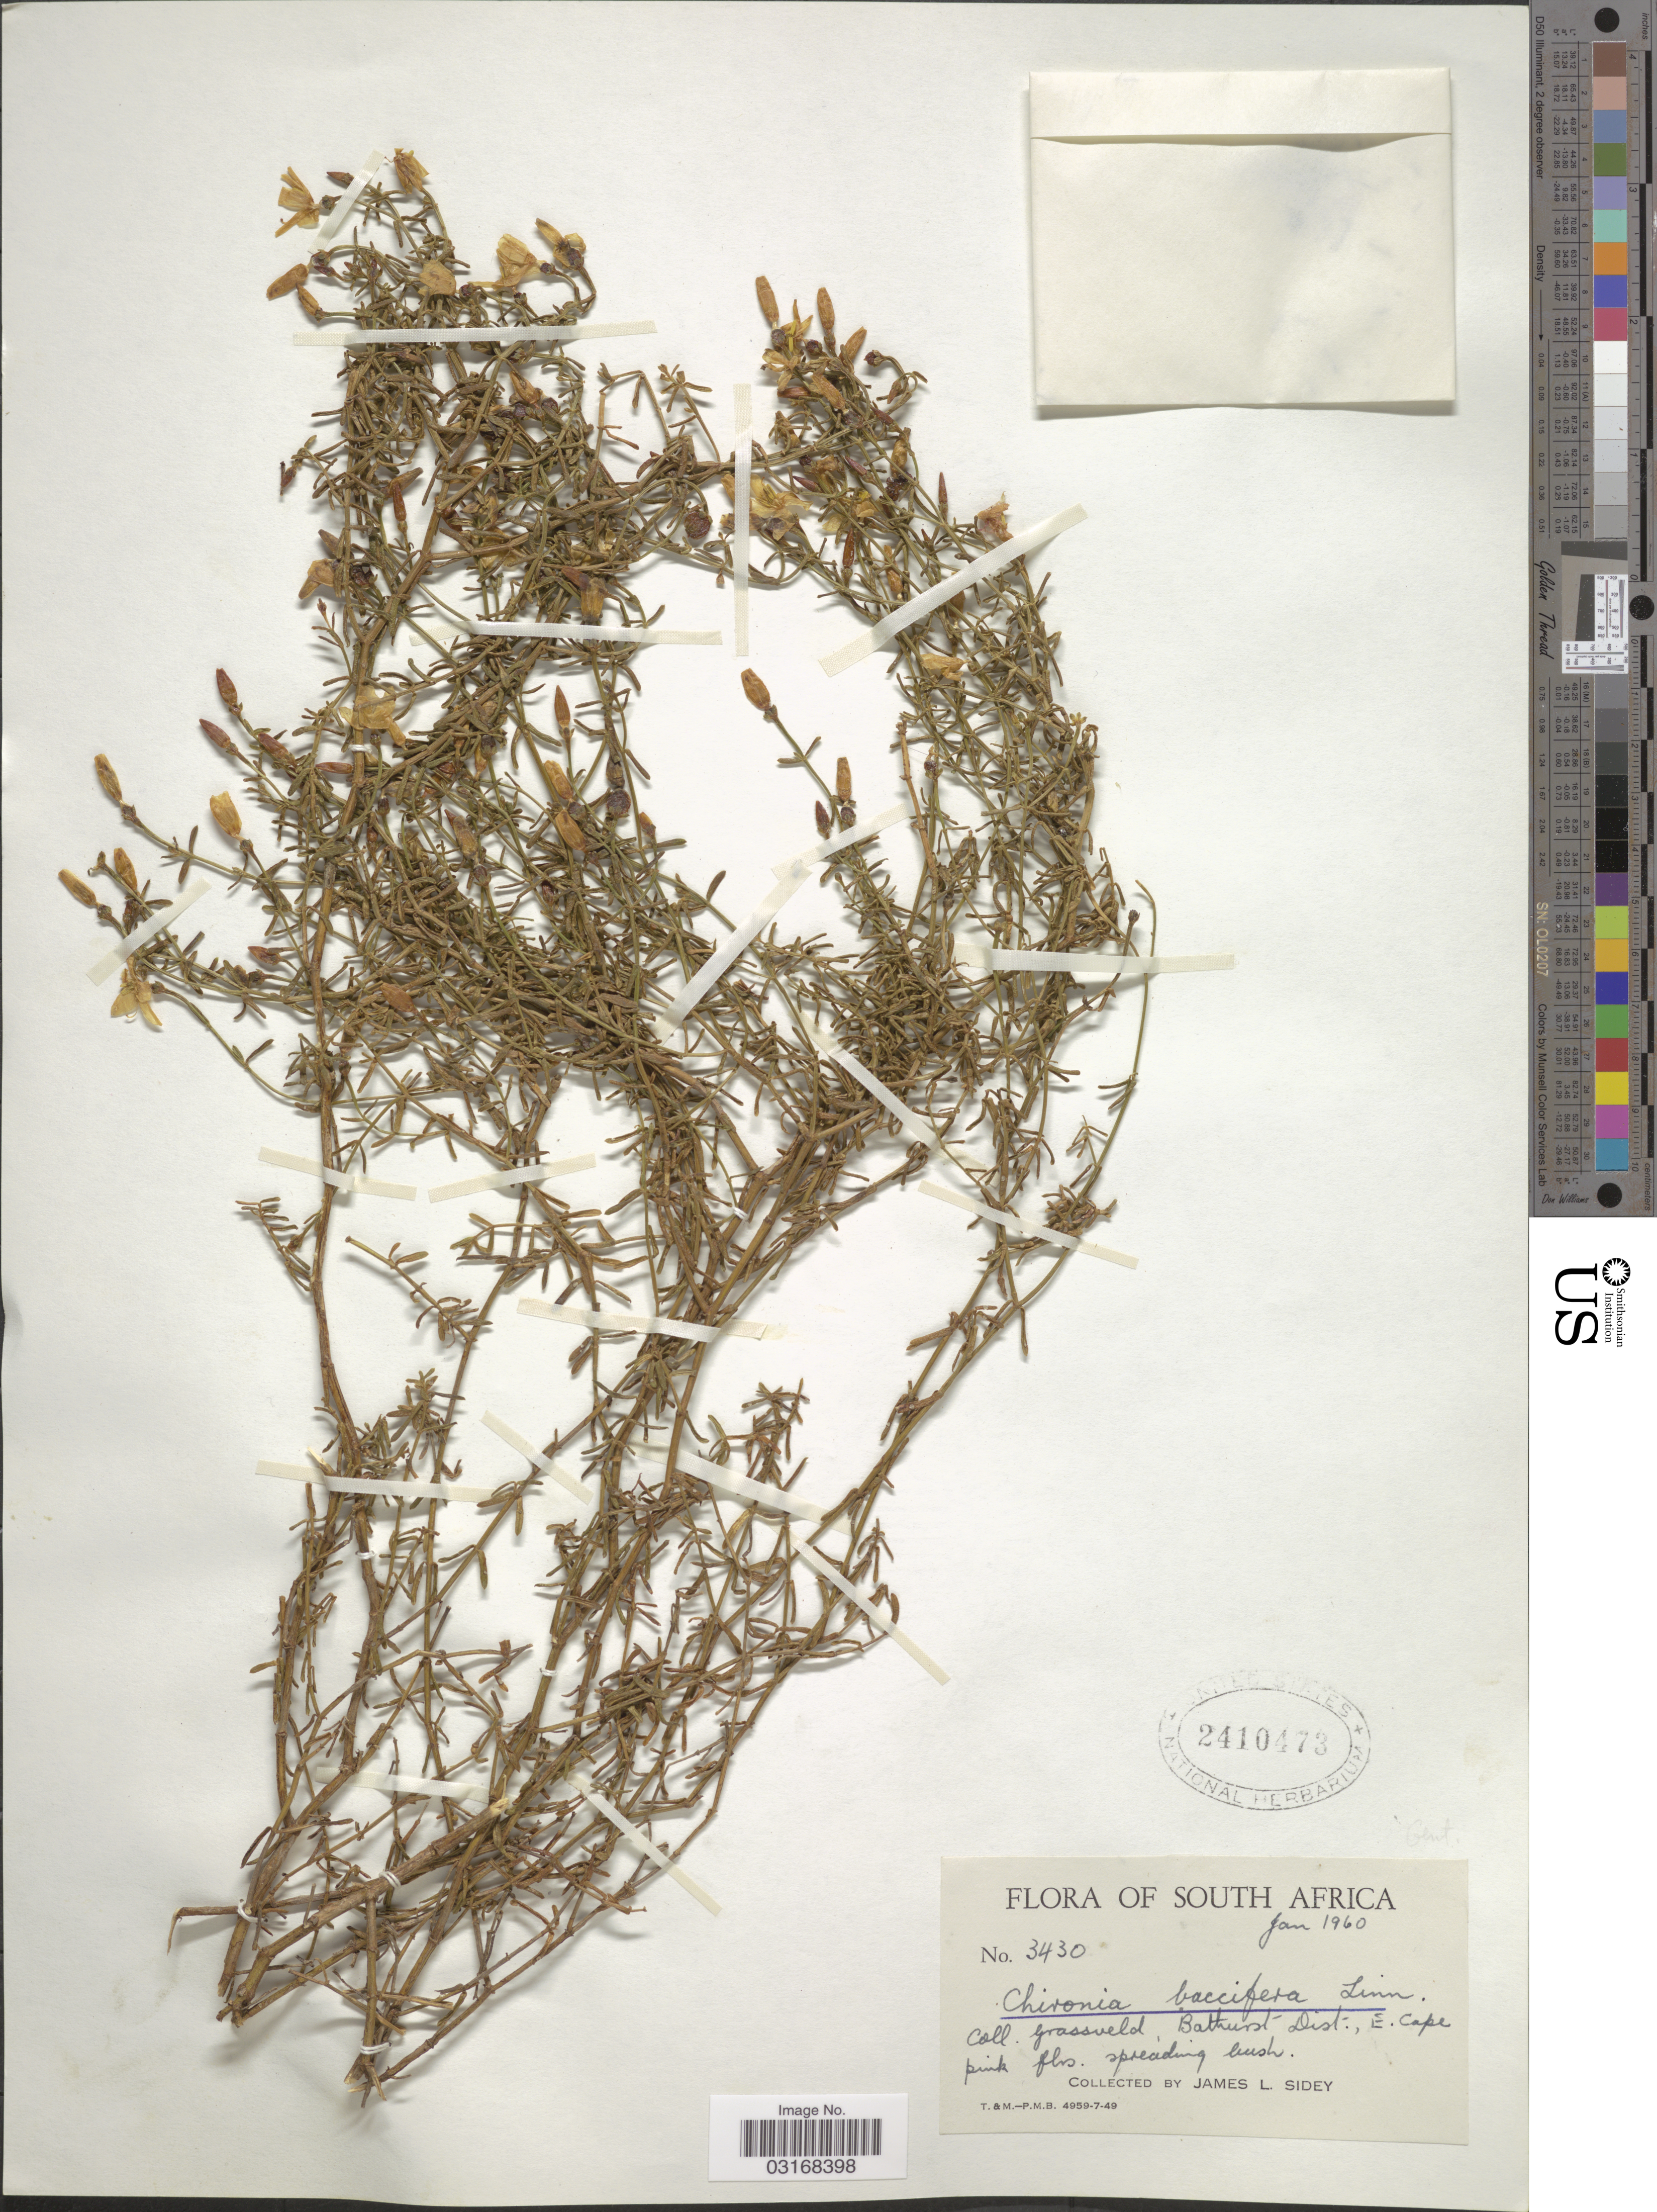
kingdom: Plantae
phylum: Tracheophyta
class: Magnoliopsida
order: Gentianales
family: Gentianaceae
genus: Chironia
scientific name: Chironia baccifera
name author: L.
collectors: J. L. Sidey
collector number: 3430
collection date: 1960-01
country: South Africa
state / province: Eastern Cape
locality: Bathurst Dist., E. Cape.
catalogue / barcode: US 2410473